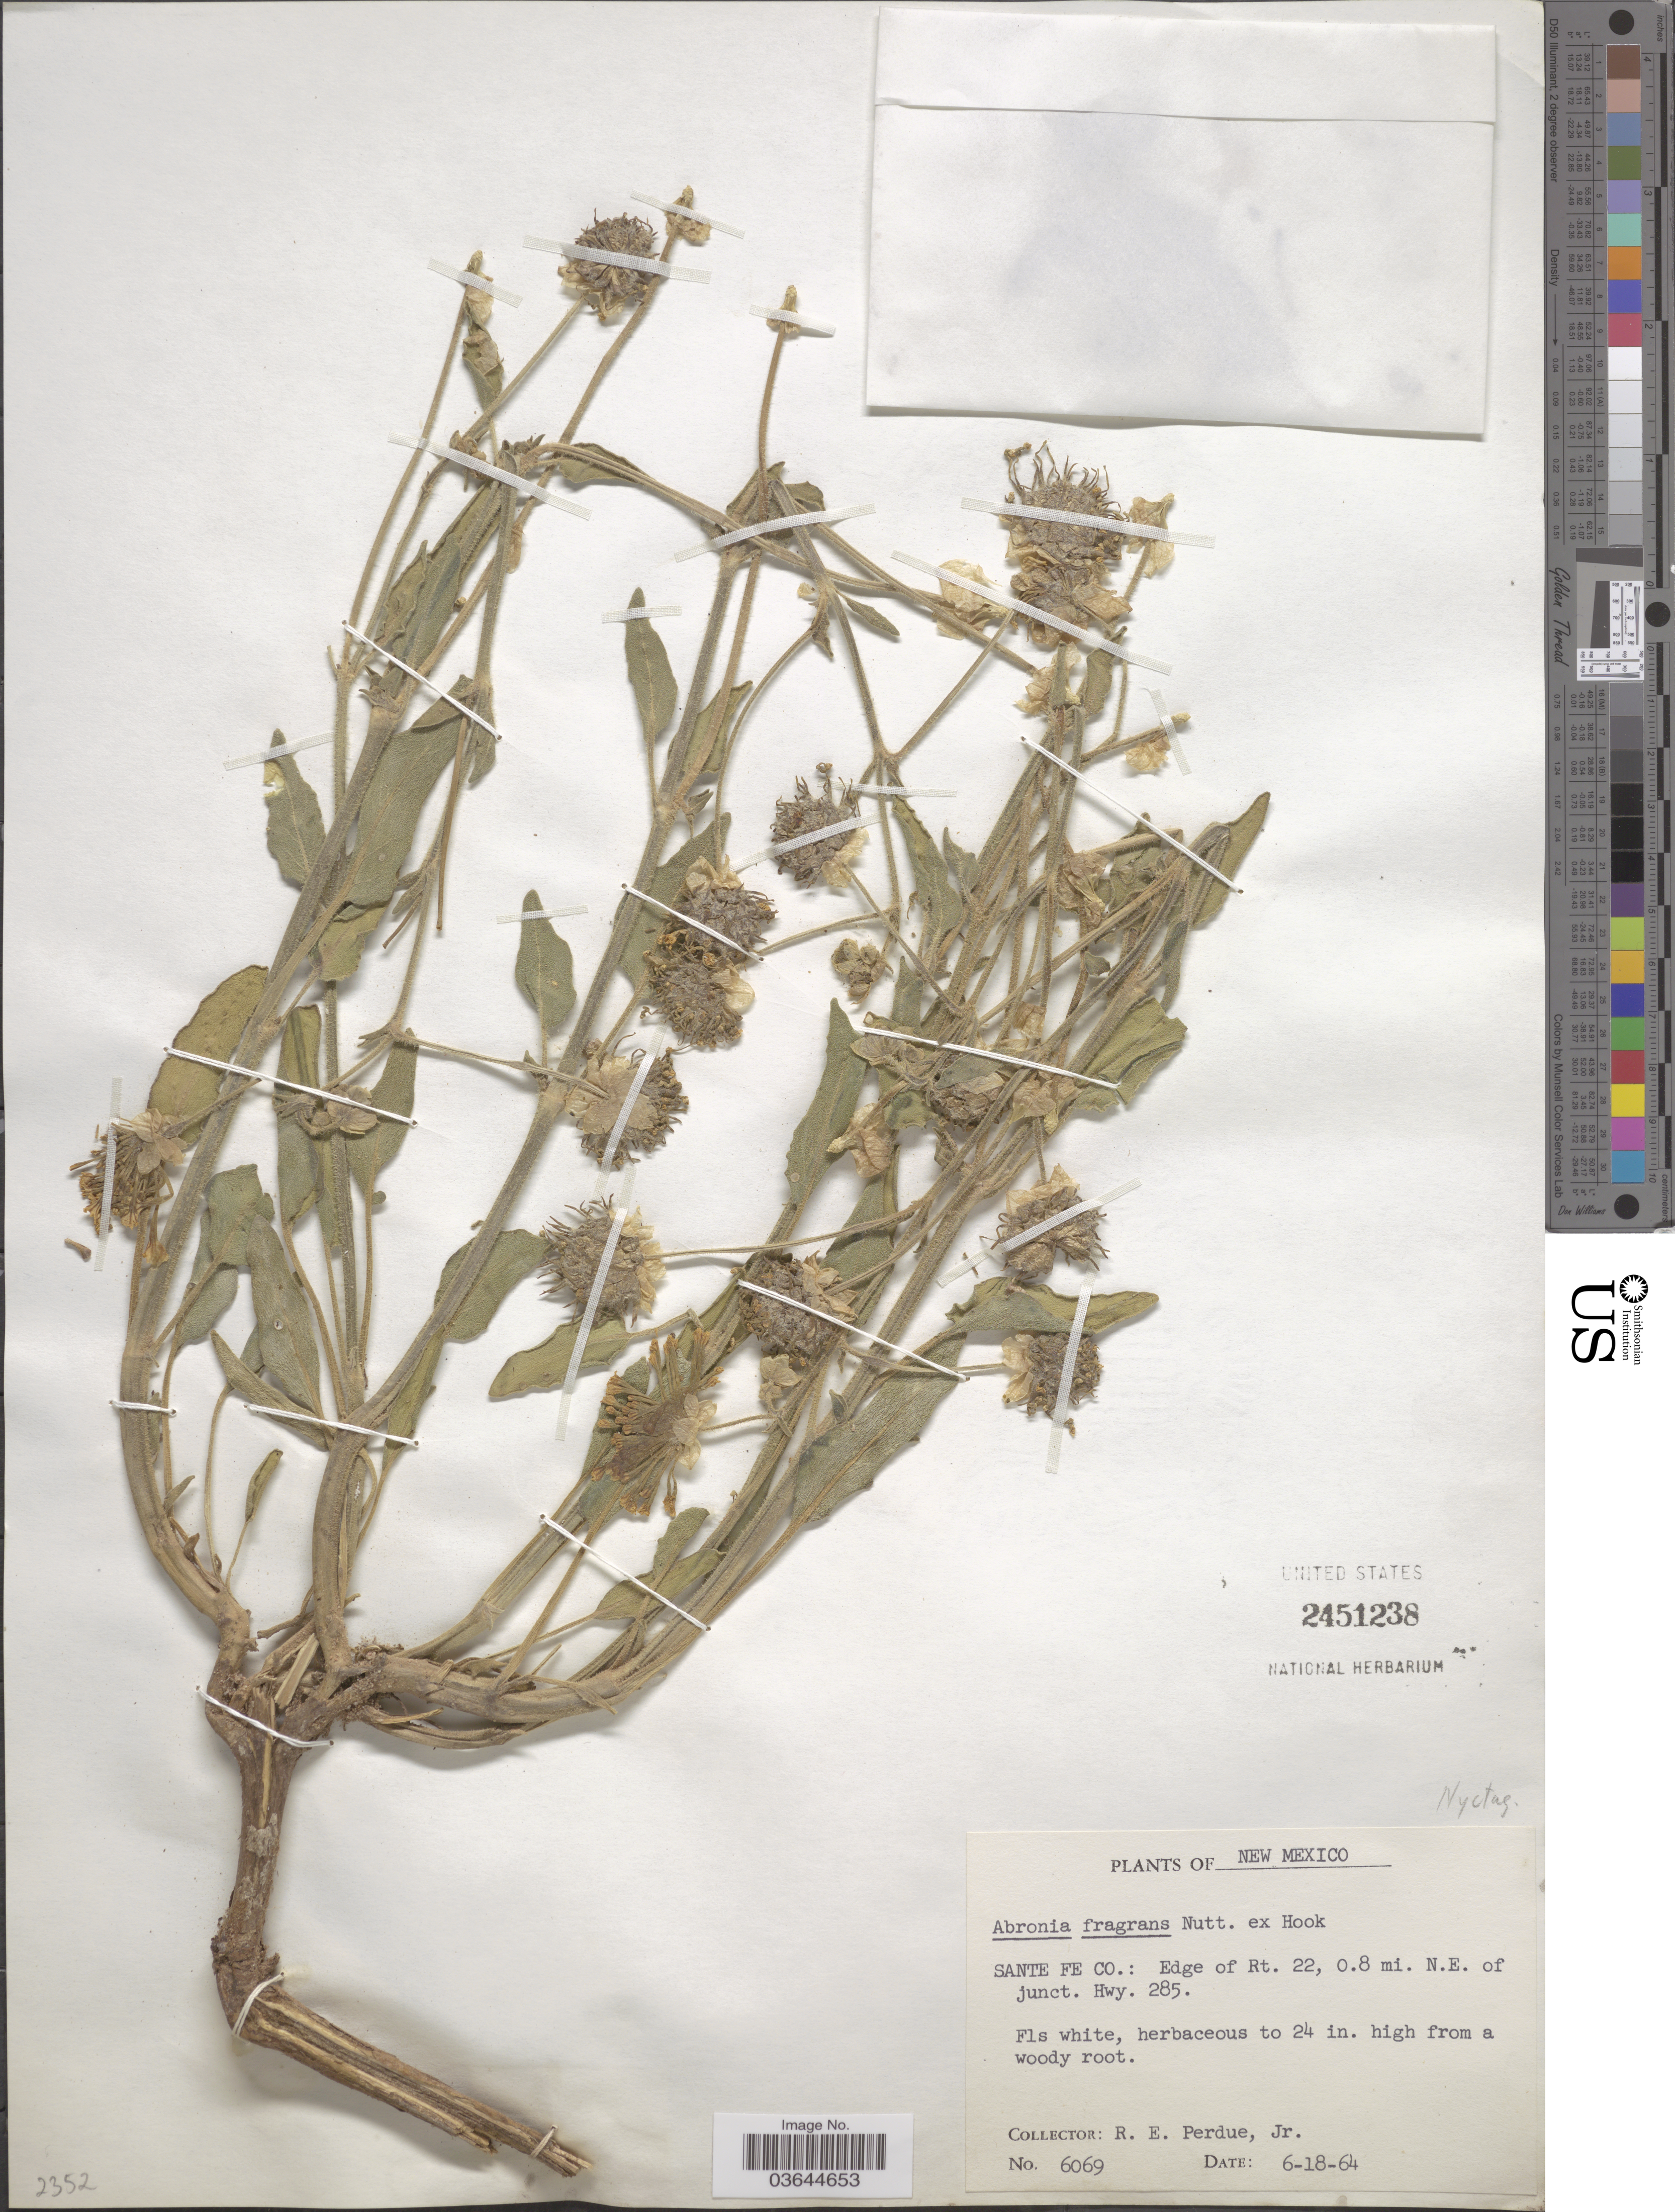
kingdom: Plantae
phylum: Tracheophyta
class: Magnoliopsida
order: Caryophyllales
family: Nyctaginaceae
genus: Abronia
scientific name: Abronia fragrans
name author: Nutt. ex Hook.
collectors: R. E. Perdue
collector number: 6069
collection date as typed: Transcribed d/m/y: 18/6/64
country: United States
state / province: New Mexico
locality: Santa Fe Co.: Edge of Rt. 22, 0.8 mi. N.E. of junct. Hwy. 285.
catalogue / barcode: US 2451238